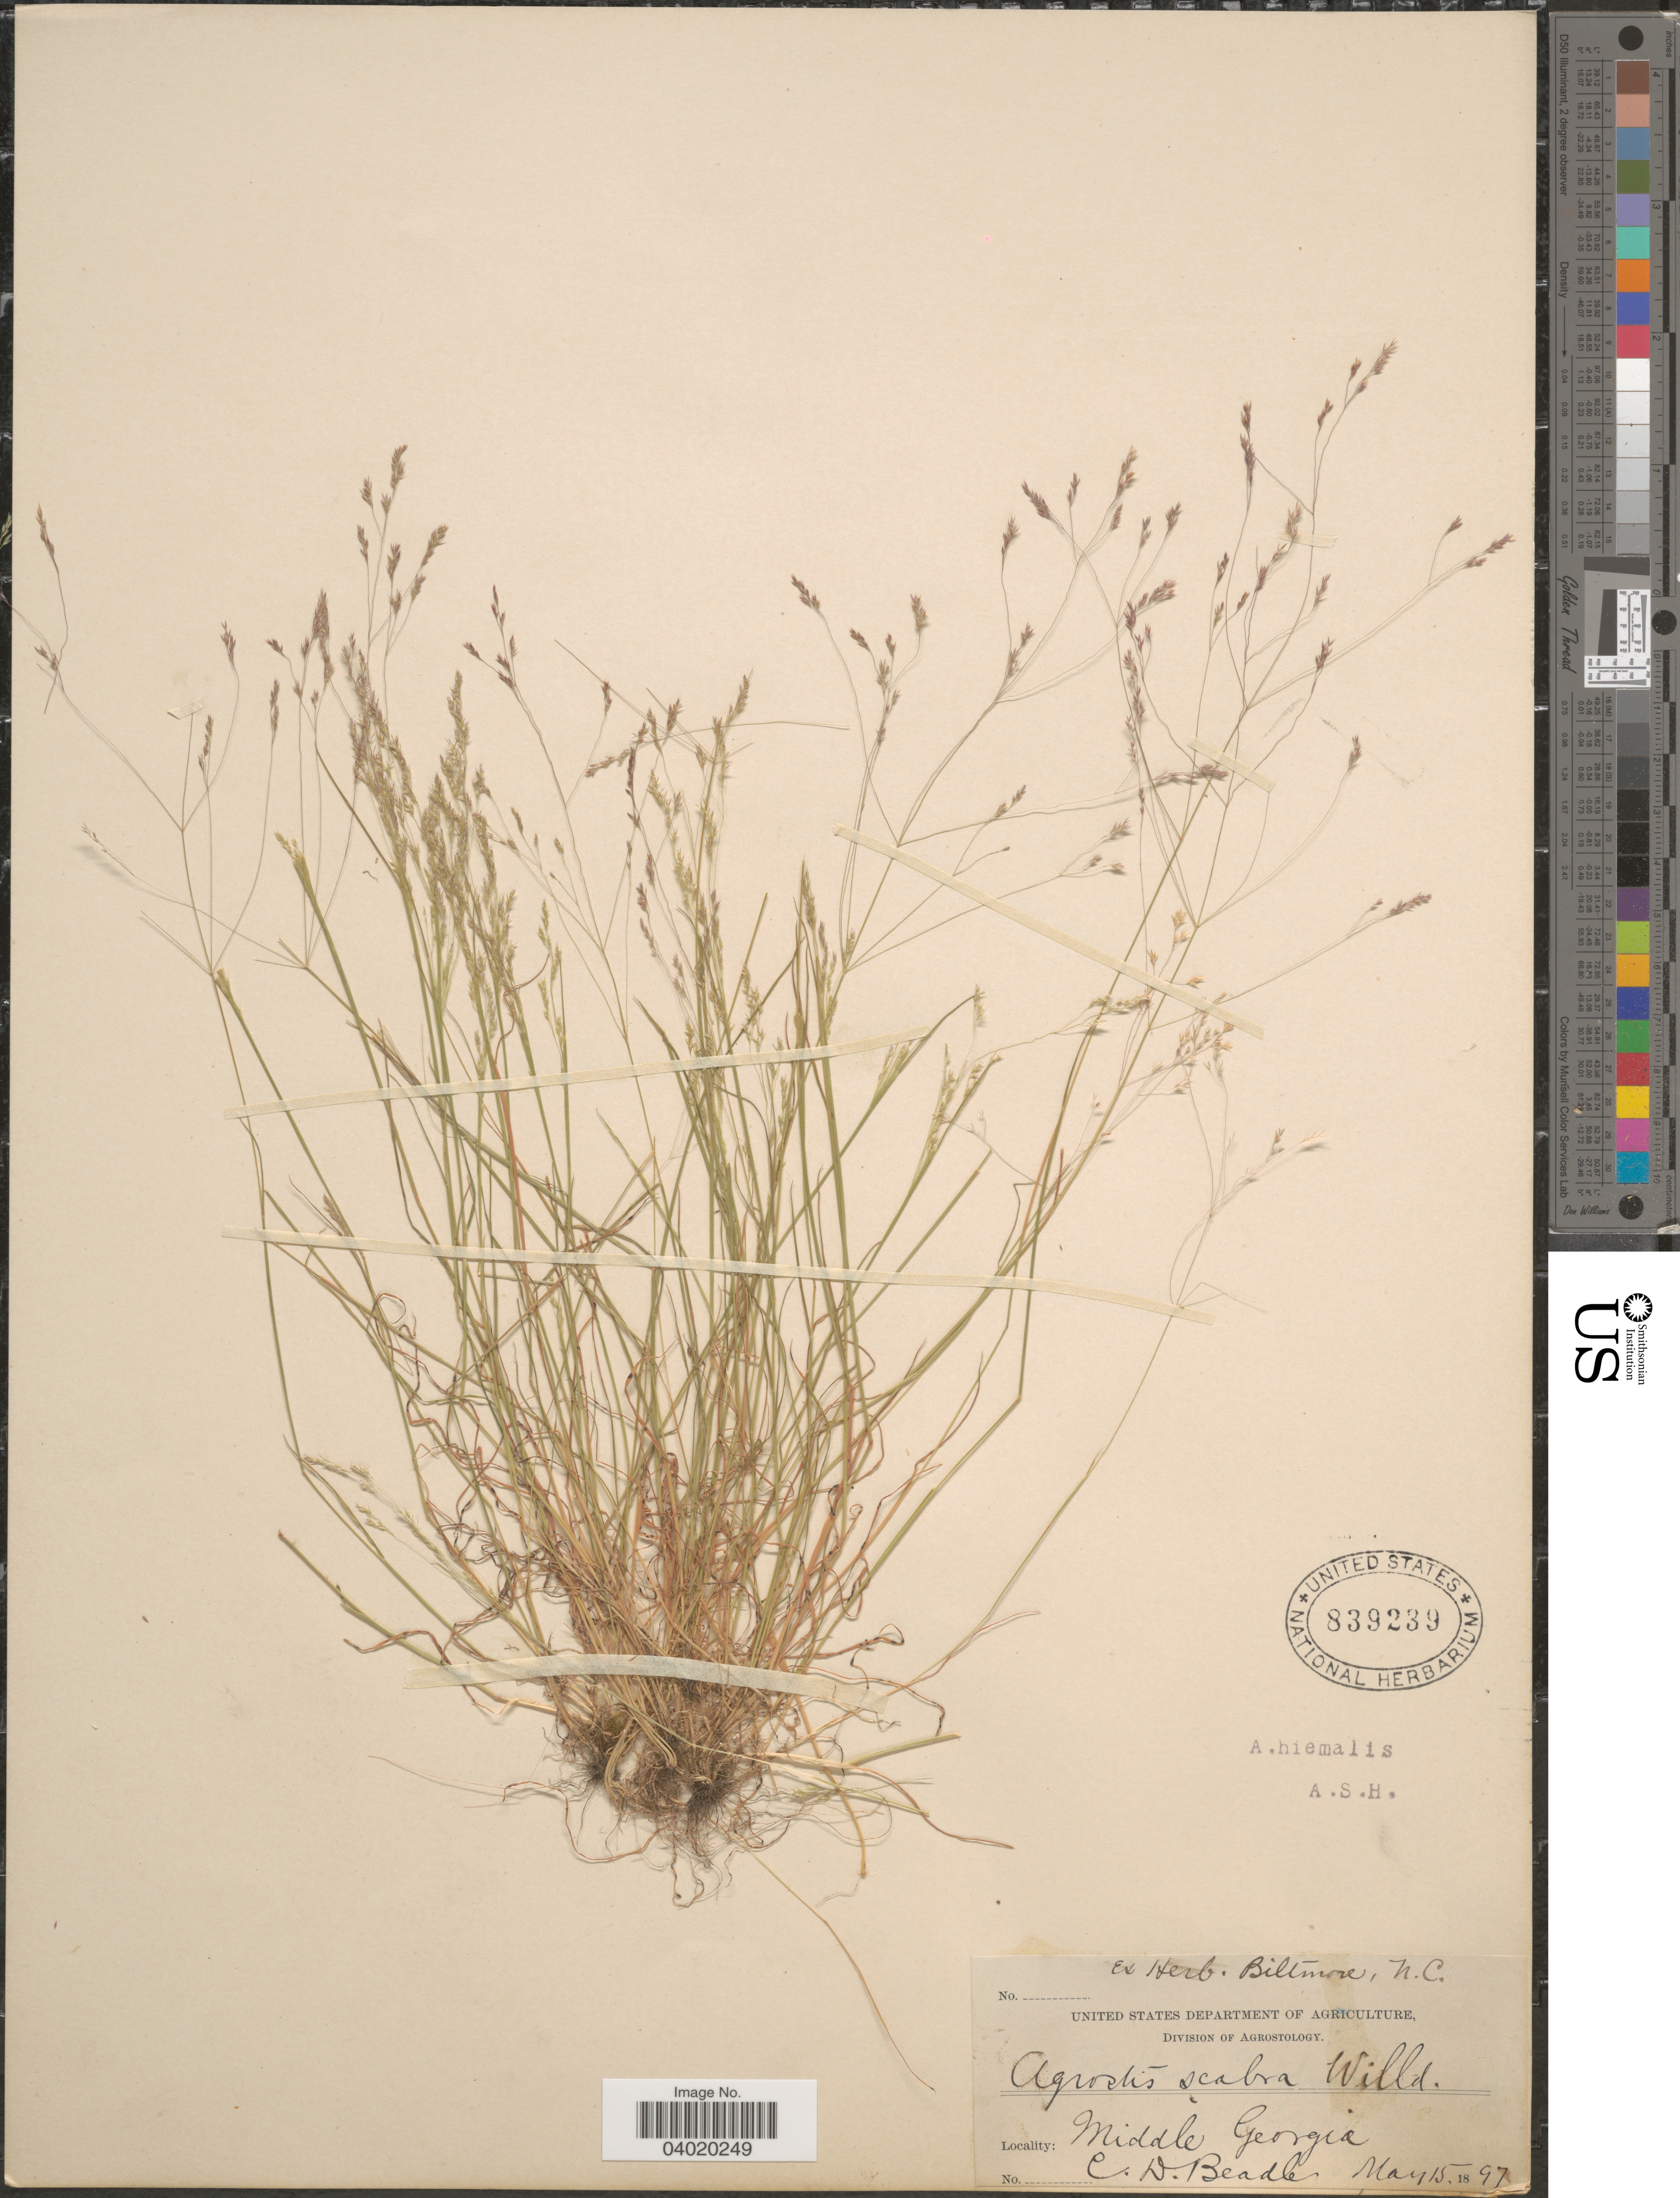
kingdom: Plantae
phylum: Tracheophyta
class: Liliopsida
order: Poales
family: Poaceae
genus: Agrostis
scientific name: Agrostis hyemalis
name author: (Walter) Britton et al.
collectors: C. Beadle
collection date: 1897-05-15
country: United States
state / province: Georgia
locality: Middle.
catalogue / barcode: US 839239